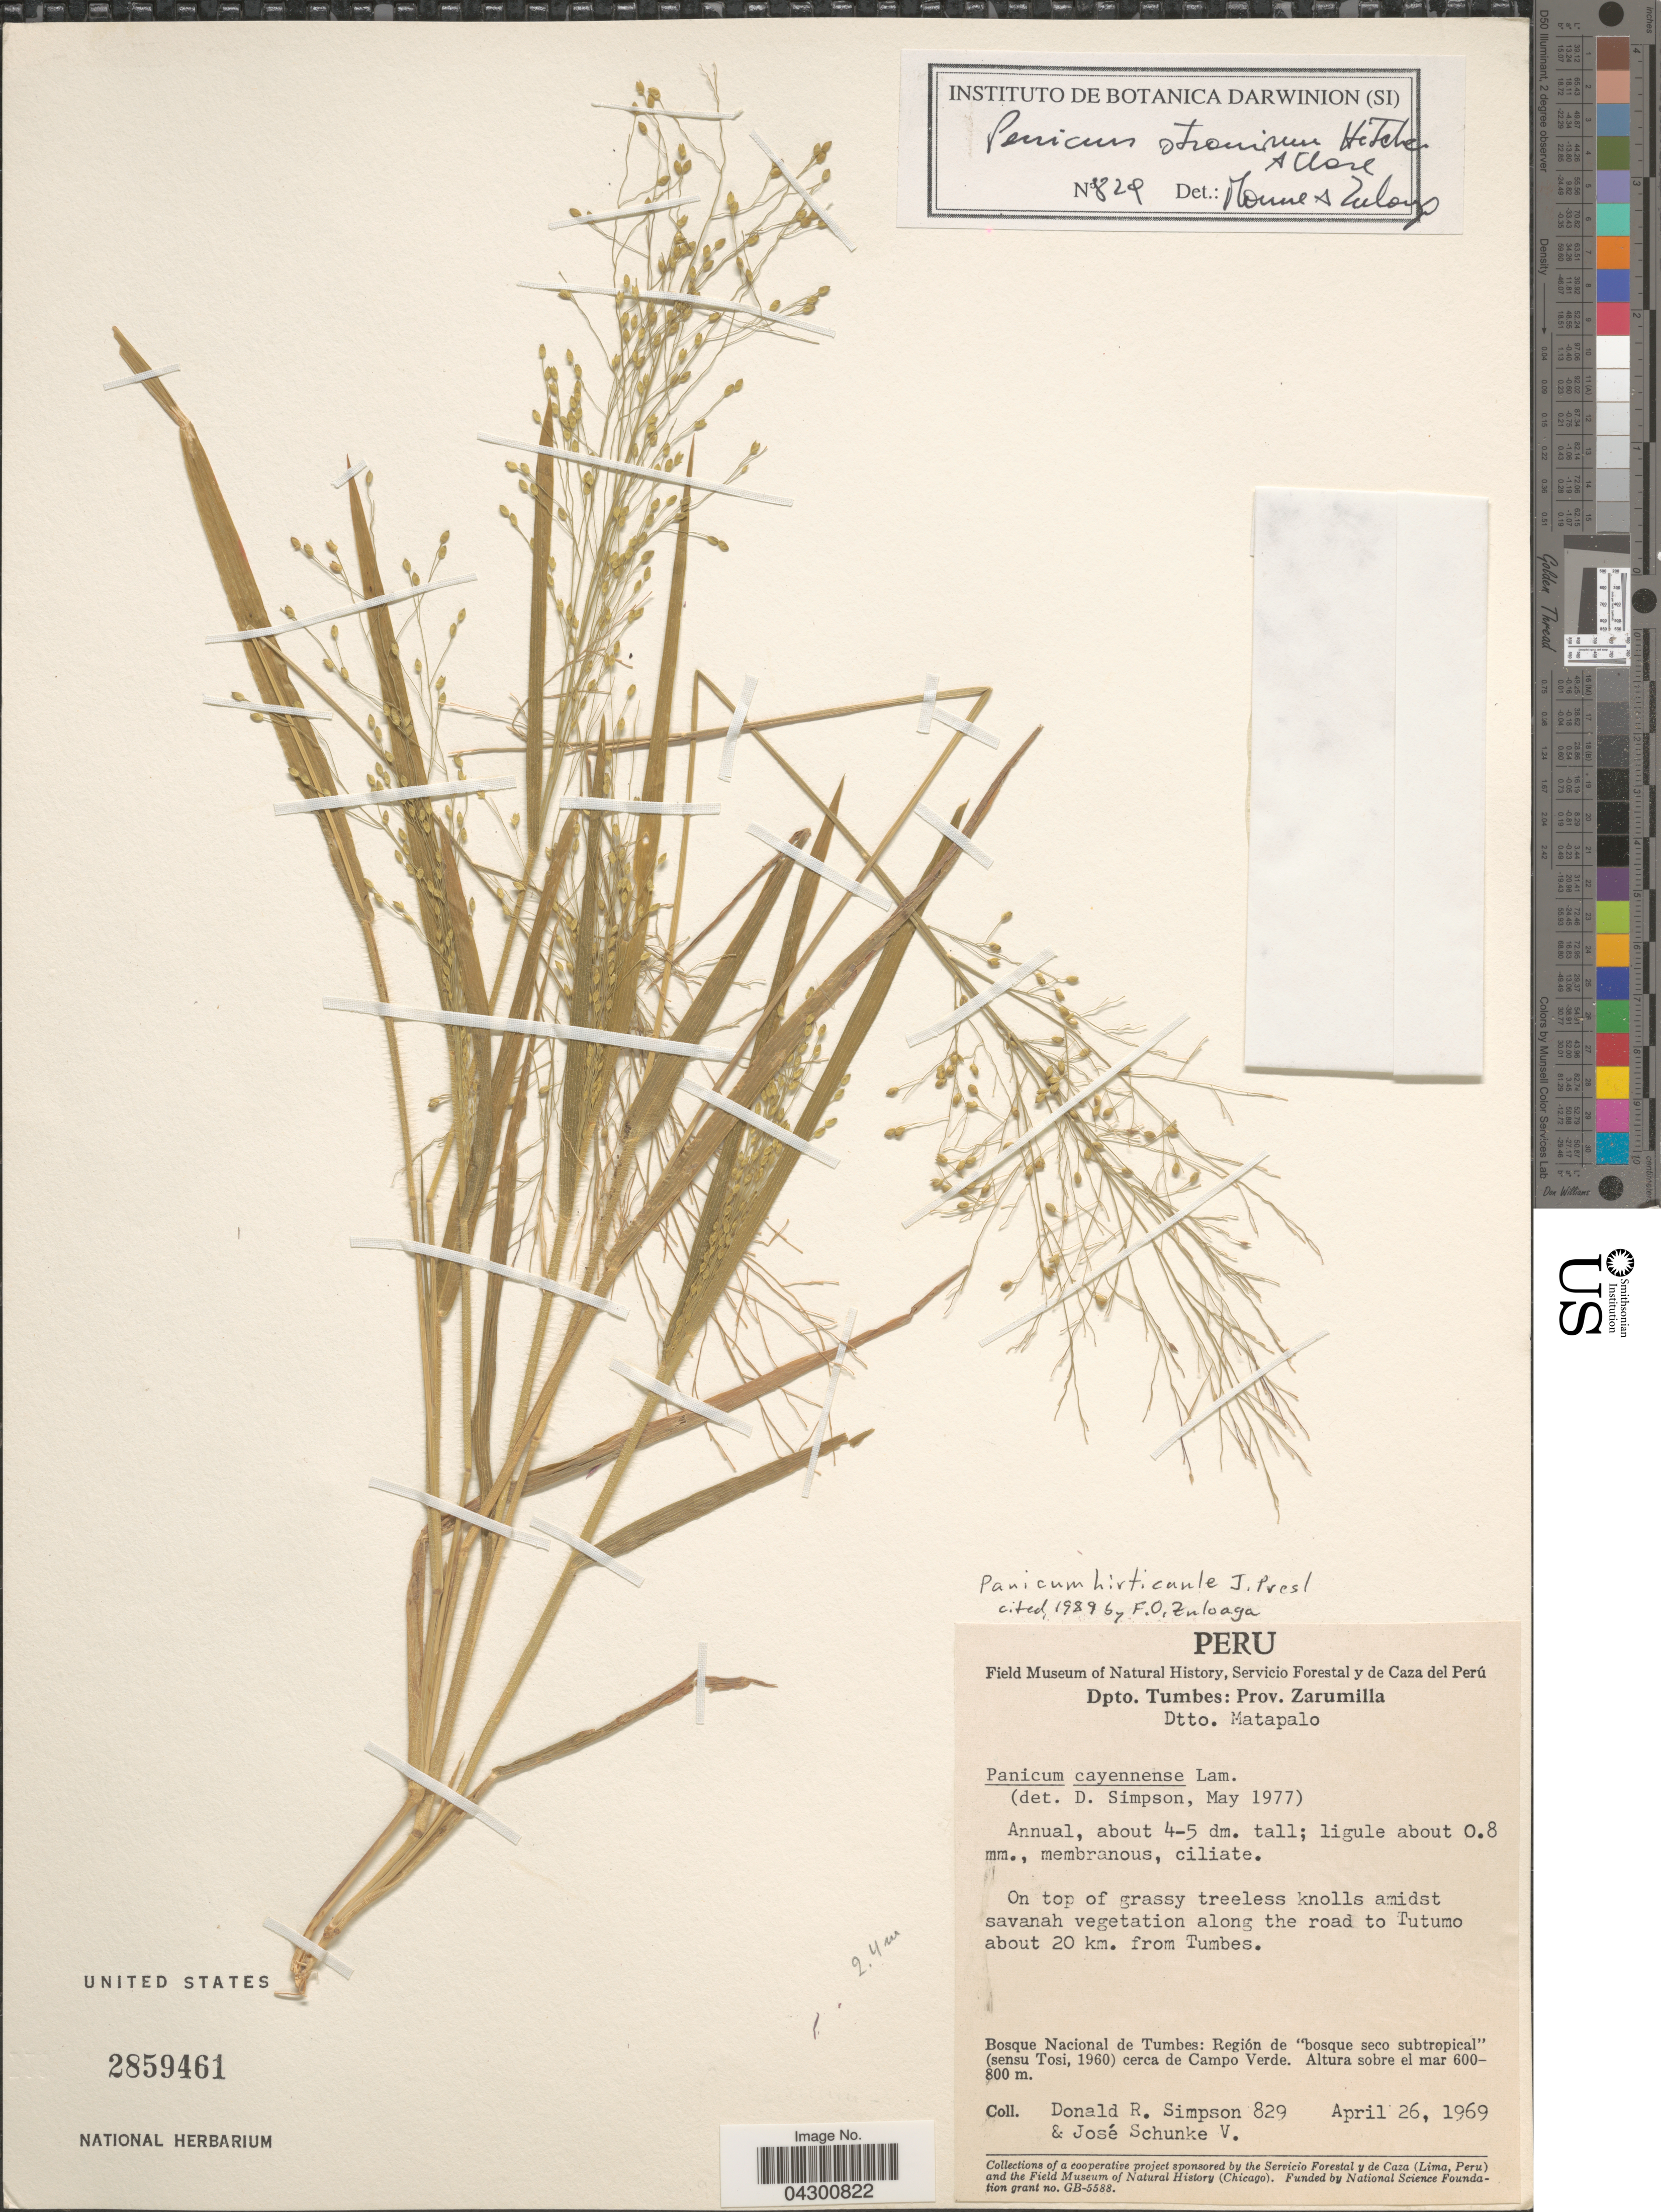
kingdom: Plantae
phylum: Tracheophyta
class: Liliopsida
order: Poales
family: Poaceae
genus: Panicum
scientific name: Panicum stramineum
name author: Hitchc. & Chase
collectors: D. R. Simpson & J. Schunke Vigo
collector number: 829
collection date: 1969-04-26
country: Peru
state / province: Tumbes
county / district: Zarumilla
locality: Dpto. Tumbes: Prov. Zarumilla Dtto. Matapalo. On top of grassy treeless knolls amidst savanah vegetation along the road to Tutumo about 20 km. from Tumbes. Bosque Nacional de Tumbes: Región de "bosque seco subtropical" (sensu Tosi, 1960) cerca de Campo Verde.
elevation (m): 600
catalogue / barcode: US 2859461